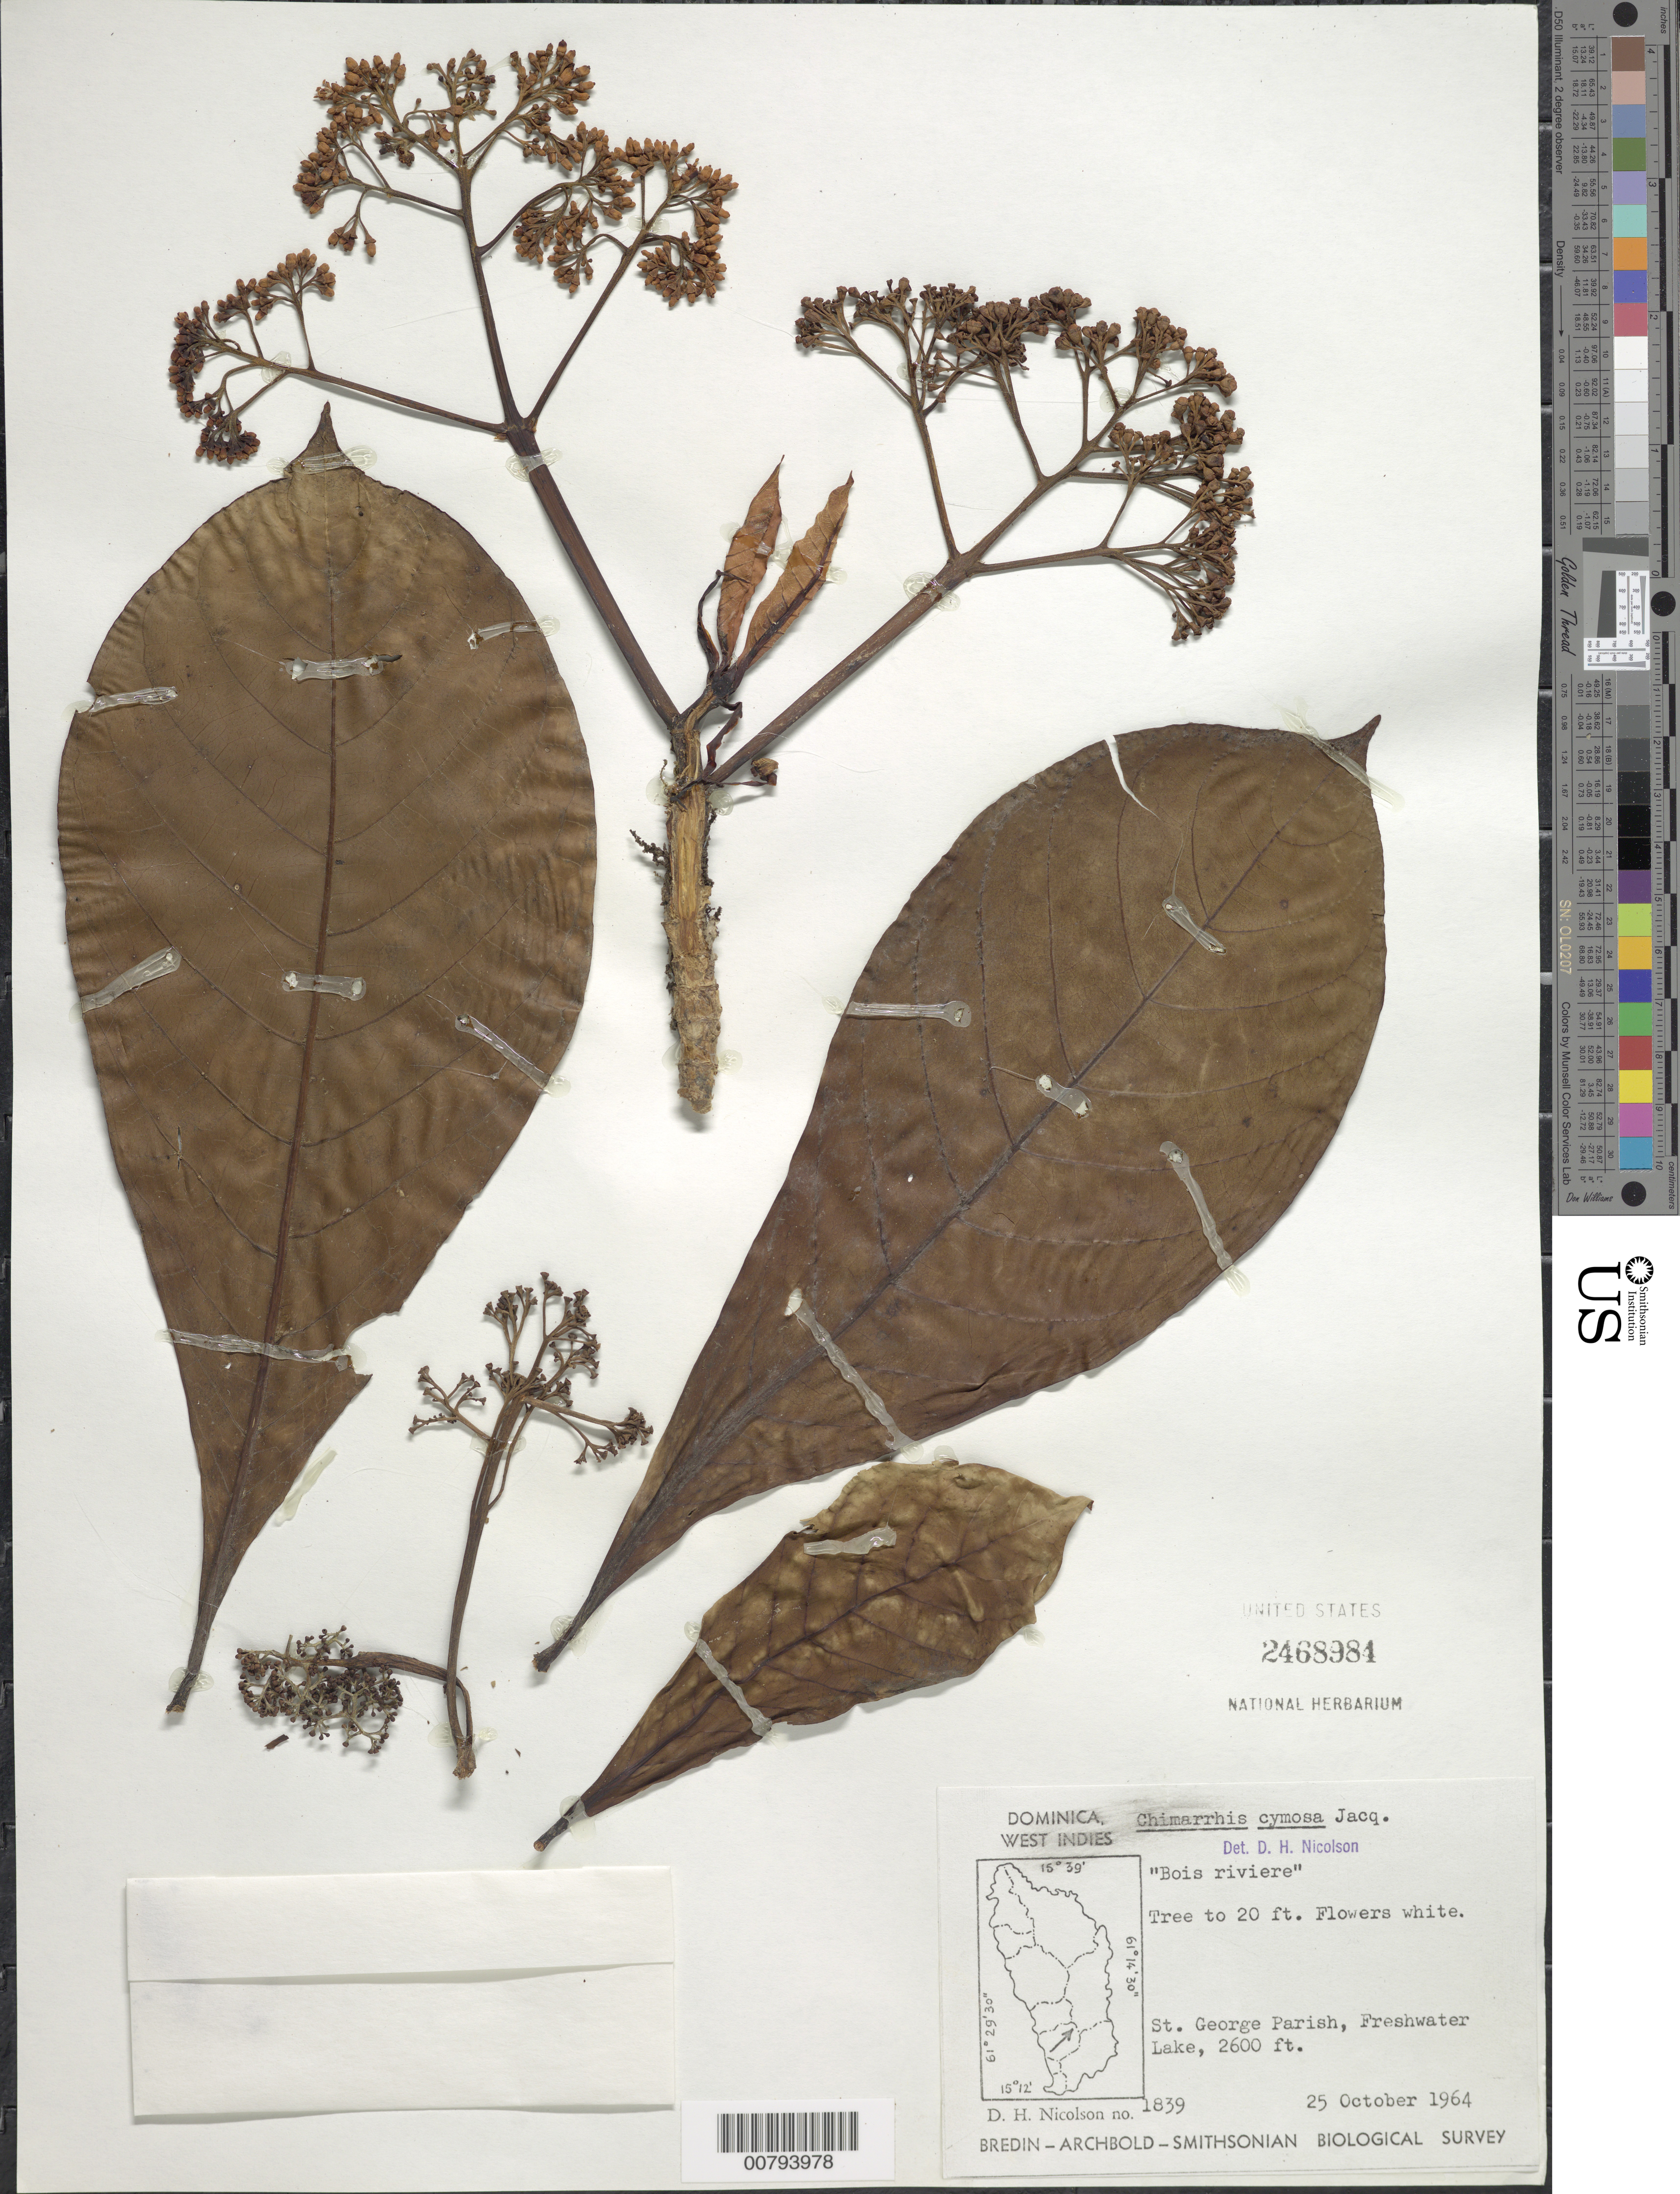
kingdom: Plantae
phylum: Tracheophyta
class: Magnoliopsida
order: Gentianales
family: Rubiaceae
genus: Chimarrhis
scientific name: Chimarrhis cymosa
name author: Jacq.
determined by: Nicolson, Dan H.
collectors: D. H. Nicolson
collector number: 1839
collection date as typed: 25 Oct 1964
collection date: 1964-10-25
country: Dominica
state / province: St. George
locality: Freshwater Lake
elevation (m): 792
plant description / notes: Common name: Bois riviere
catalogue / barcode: US 2468984